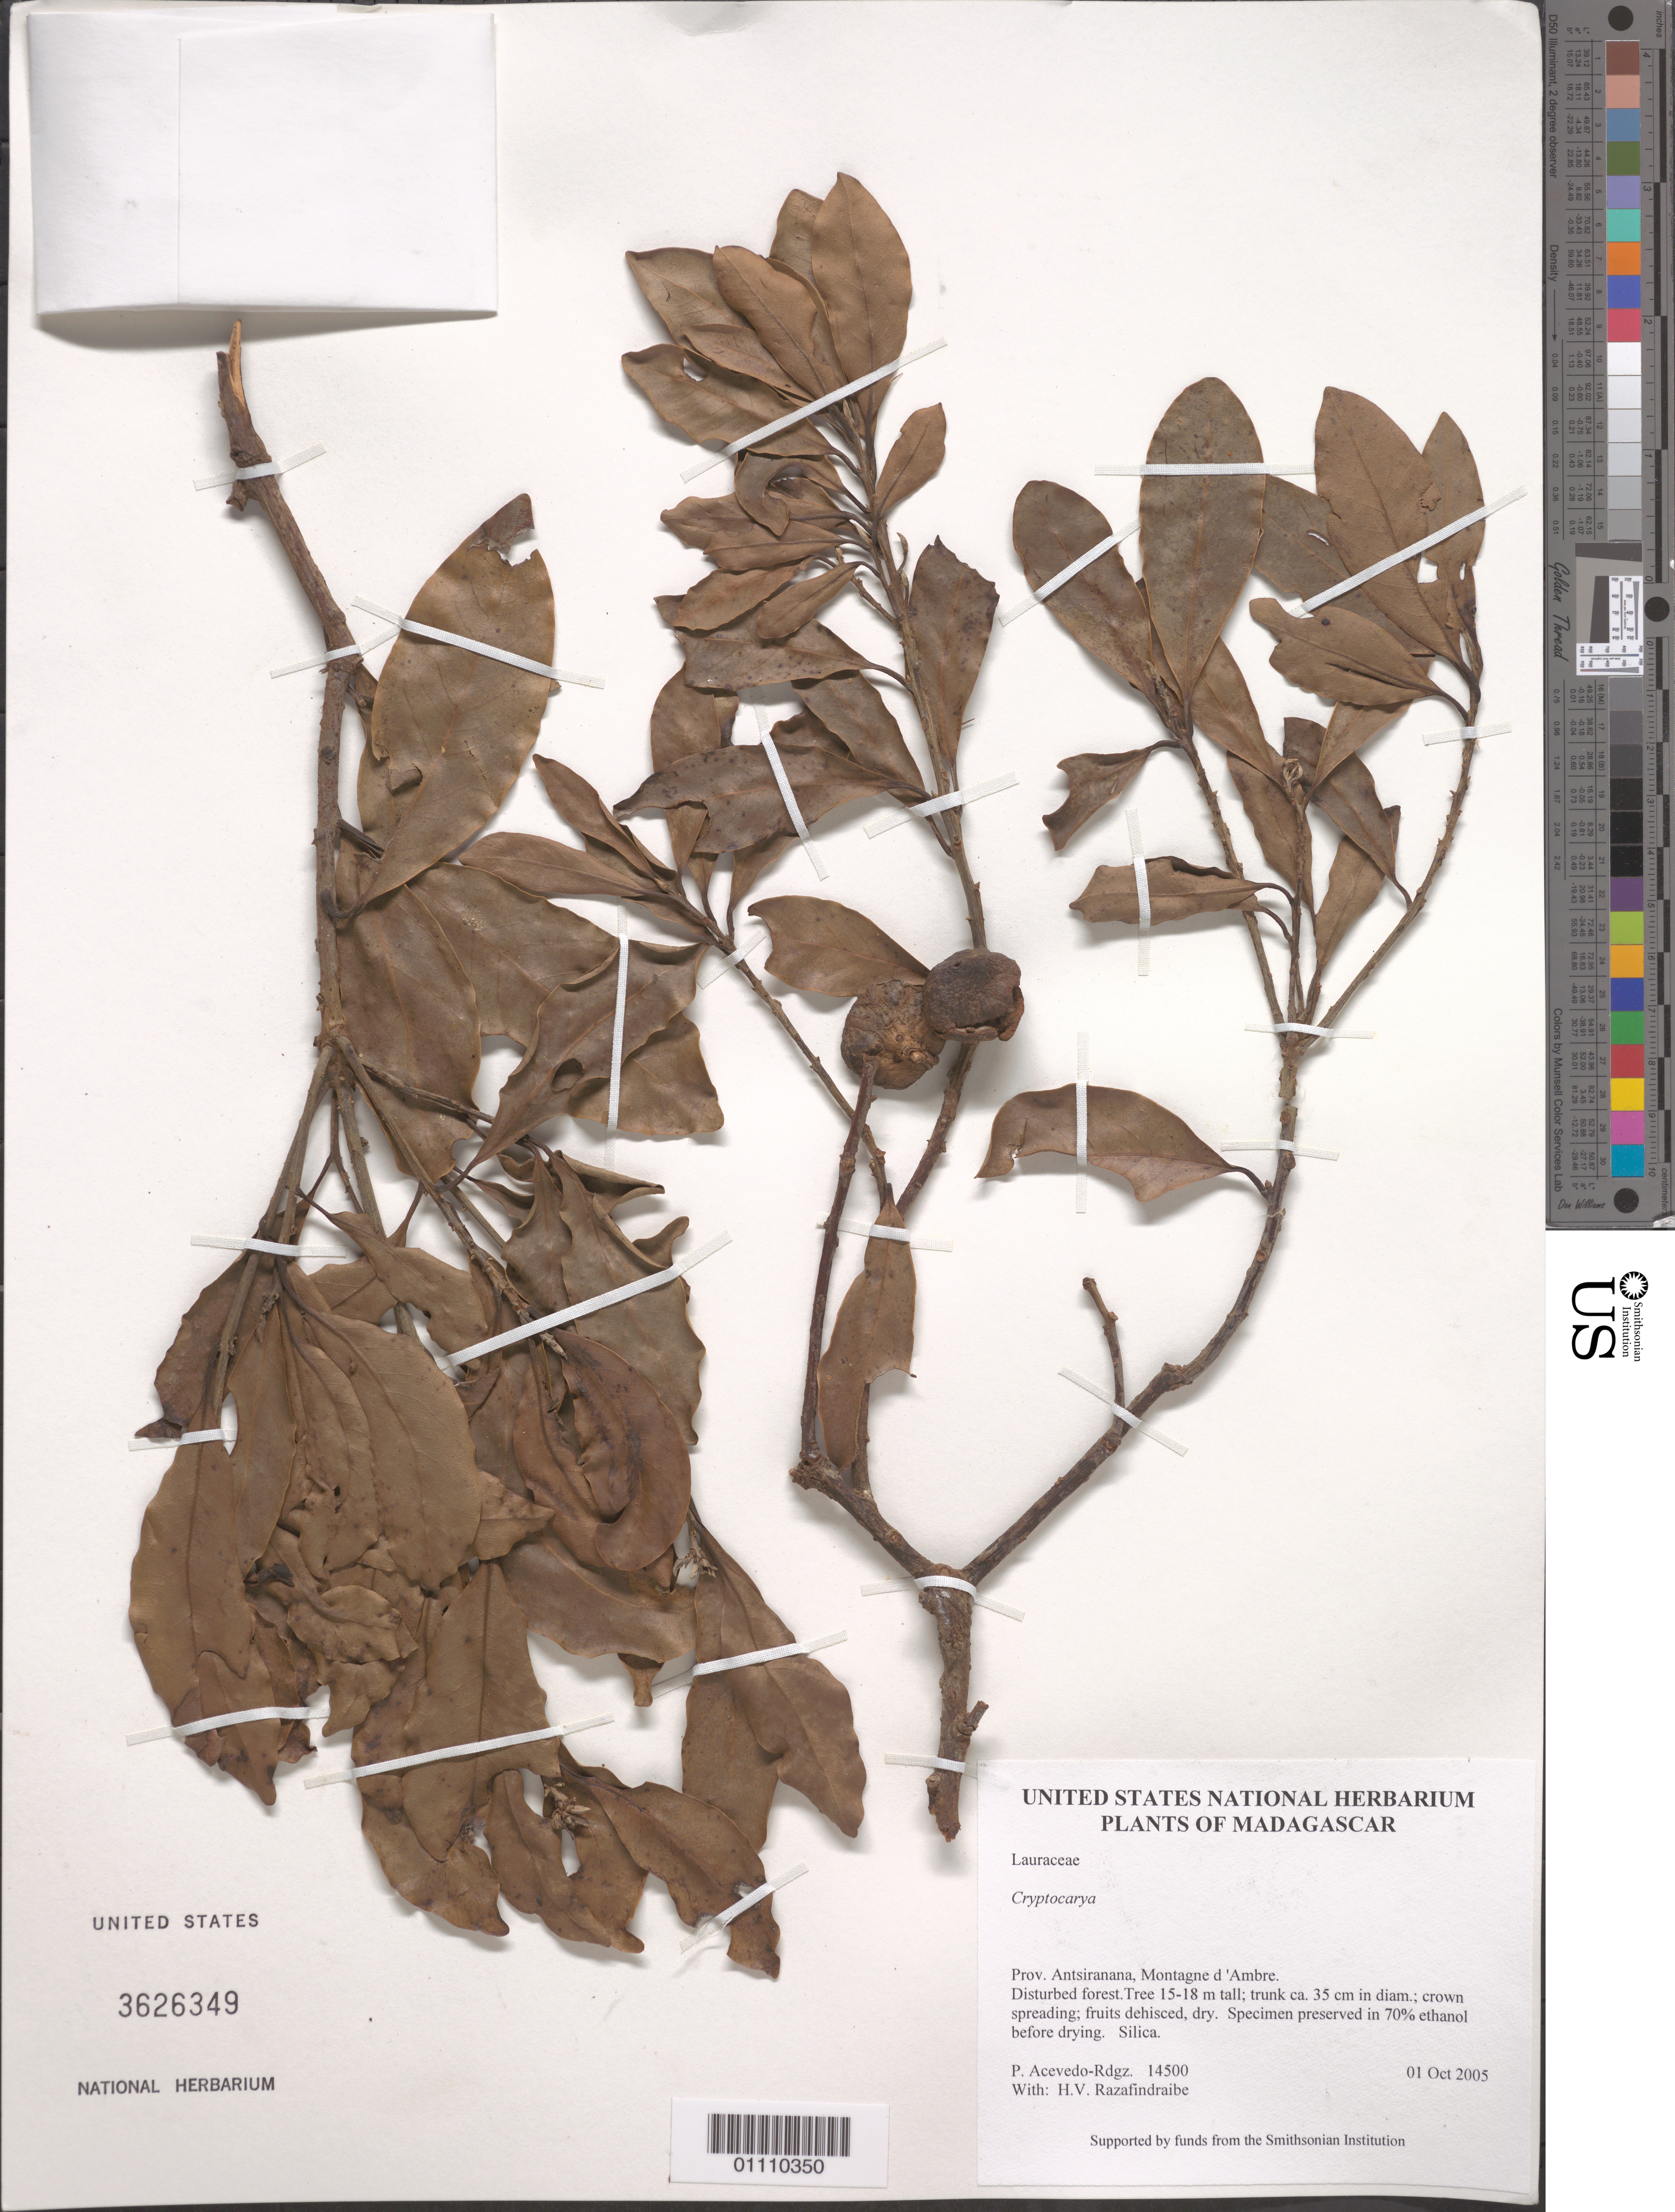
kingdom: Plantae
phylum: Tracheophyta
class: Magnoliopsida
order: Laurales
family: Lauraceae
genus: Cryptocarya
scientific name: Cryptocarya sp.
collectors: P. Acevedo-Rodr. & H. Razafindraibe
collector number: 14500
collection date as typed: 01 Oct 2005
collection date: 2005-10-01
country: Madagascar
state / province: Diana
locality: Prov. Antsiranana, Montagne d 'Ambre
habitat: Disturbed forest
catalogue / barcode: US 3626349